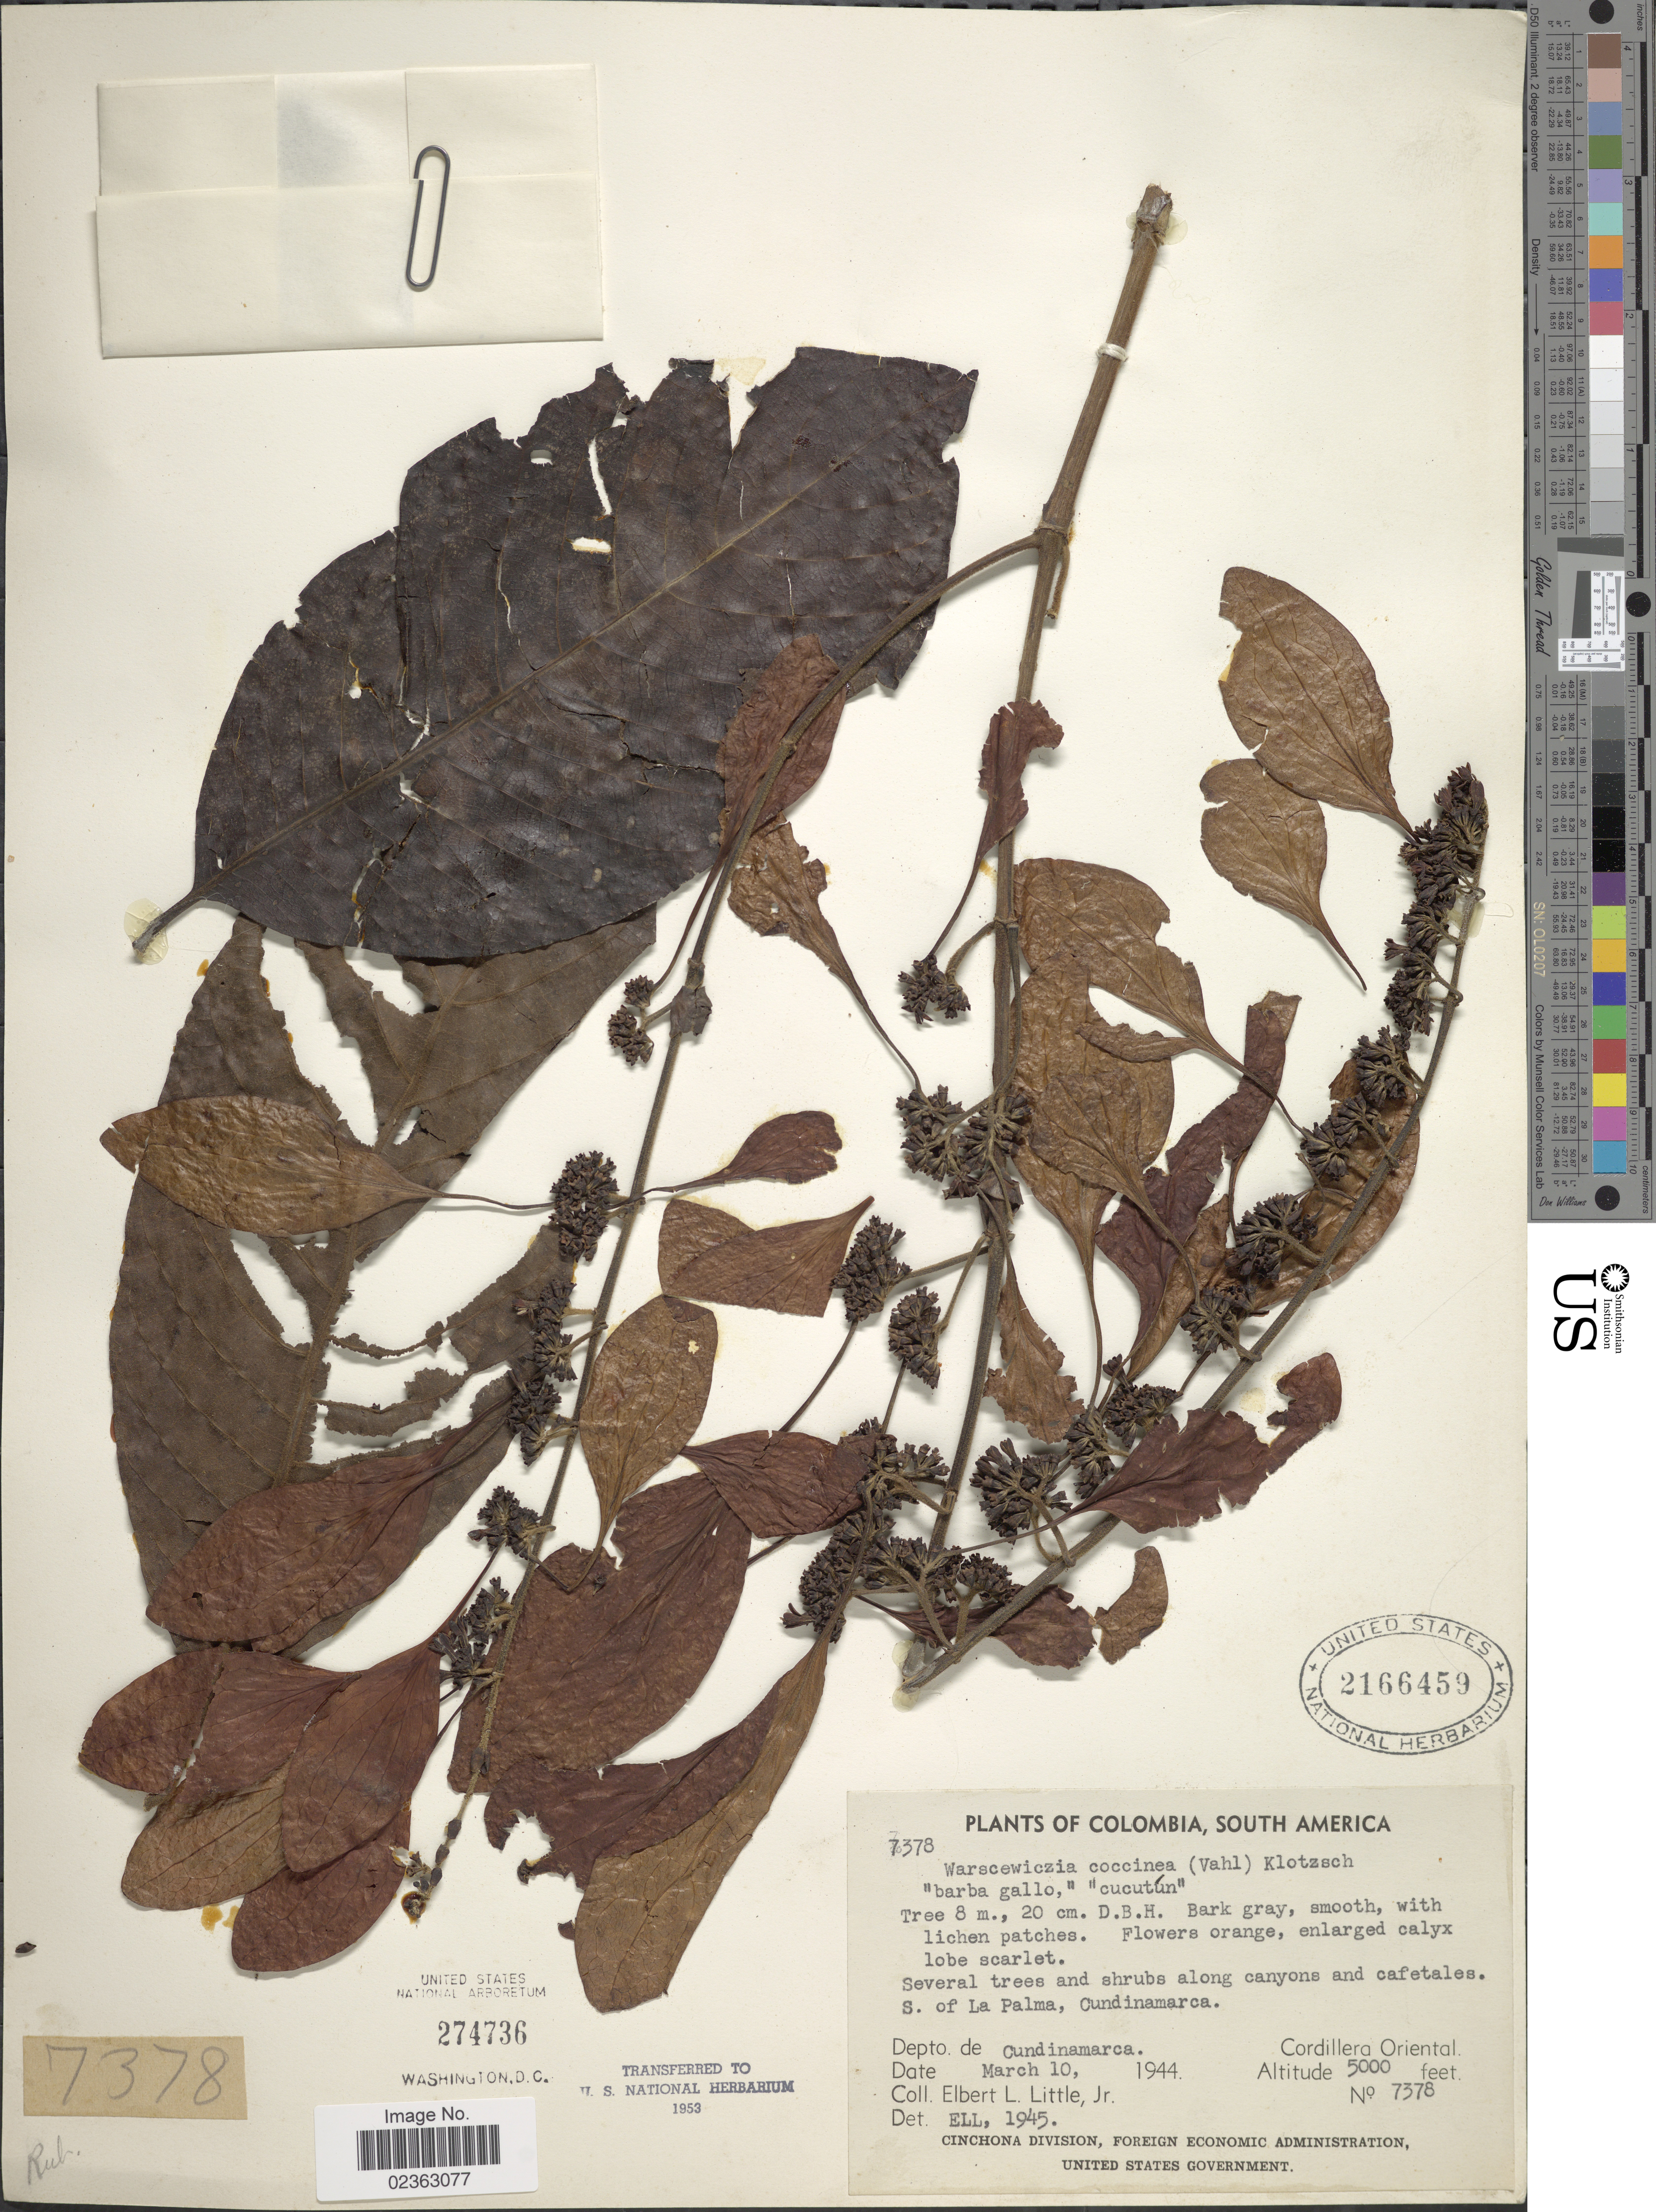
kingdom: Plantae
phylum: Tracheophyta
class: Magnoliopsida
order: Gentianales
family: Rubiaceae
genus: Warszewiczia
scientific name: Warszewiczia coccinea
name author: (Vahl) Klotzsch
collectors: E. L. Little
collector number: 7378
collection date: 1944-03-10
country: Colombia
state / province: Cundinamarca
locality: Along canyons and cafetales S. of La Palma, Cordillera Oriental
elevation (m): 1524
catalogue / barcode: US 274736